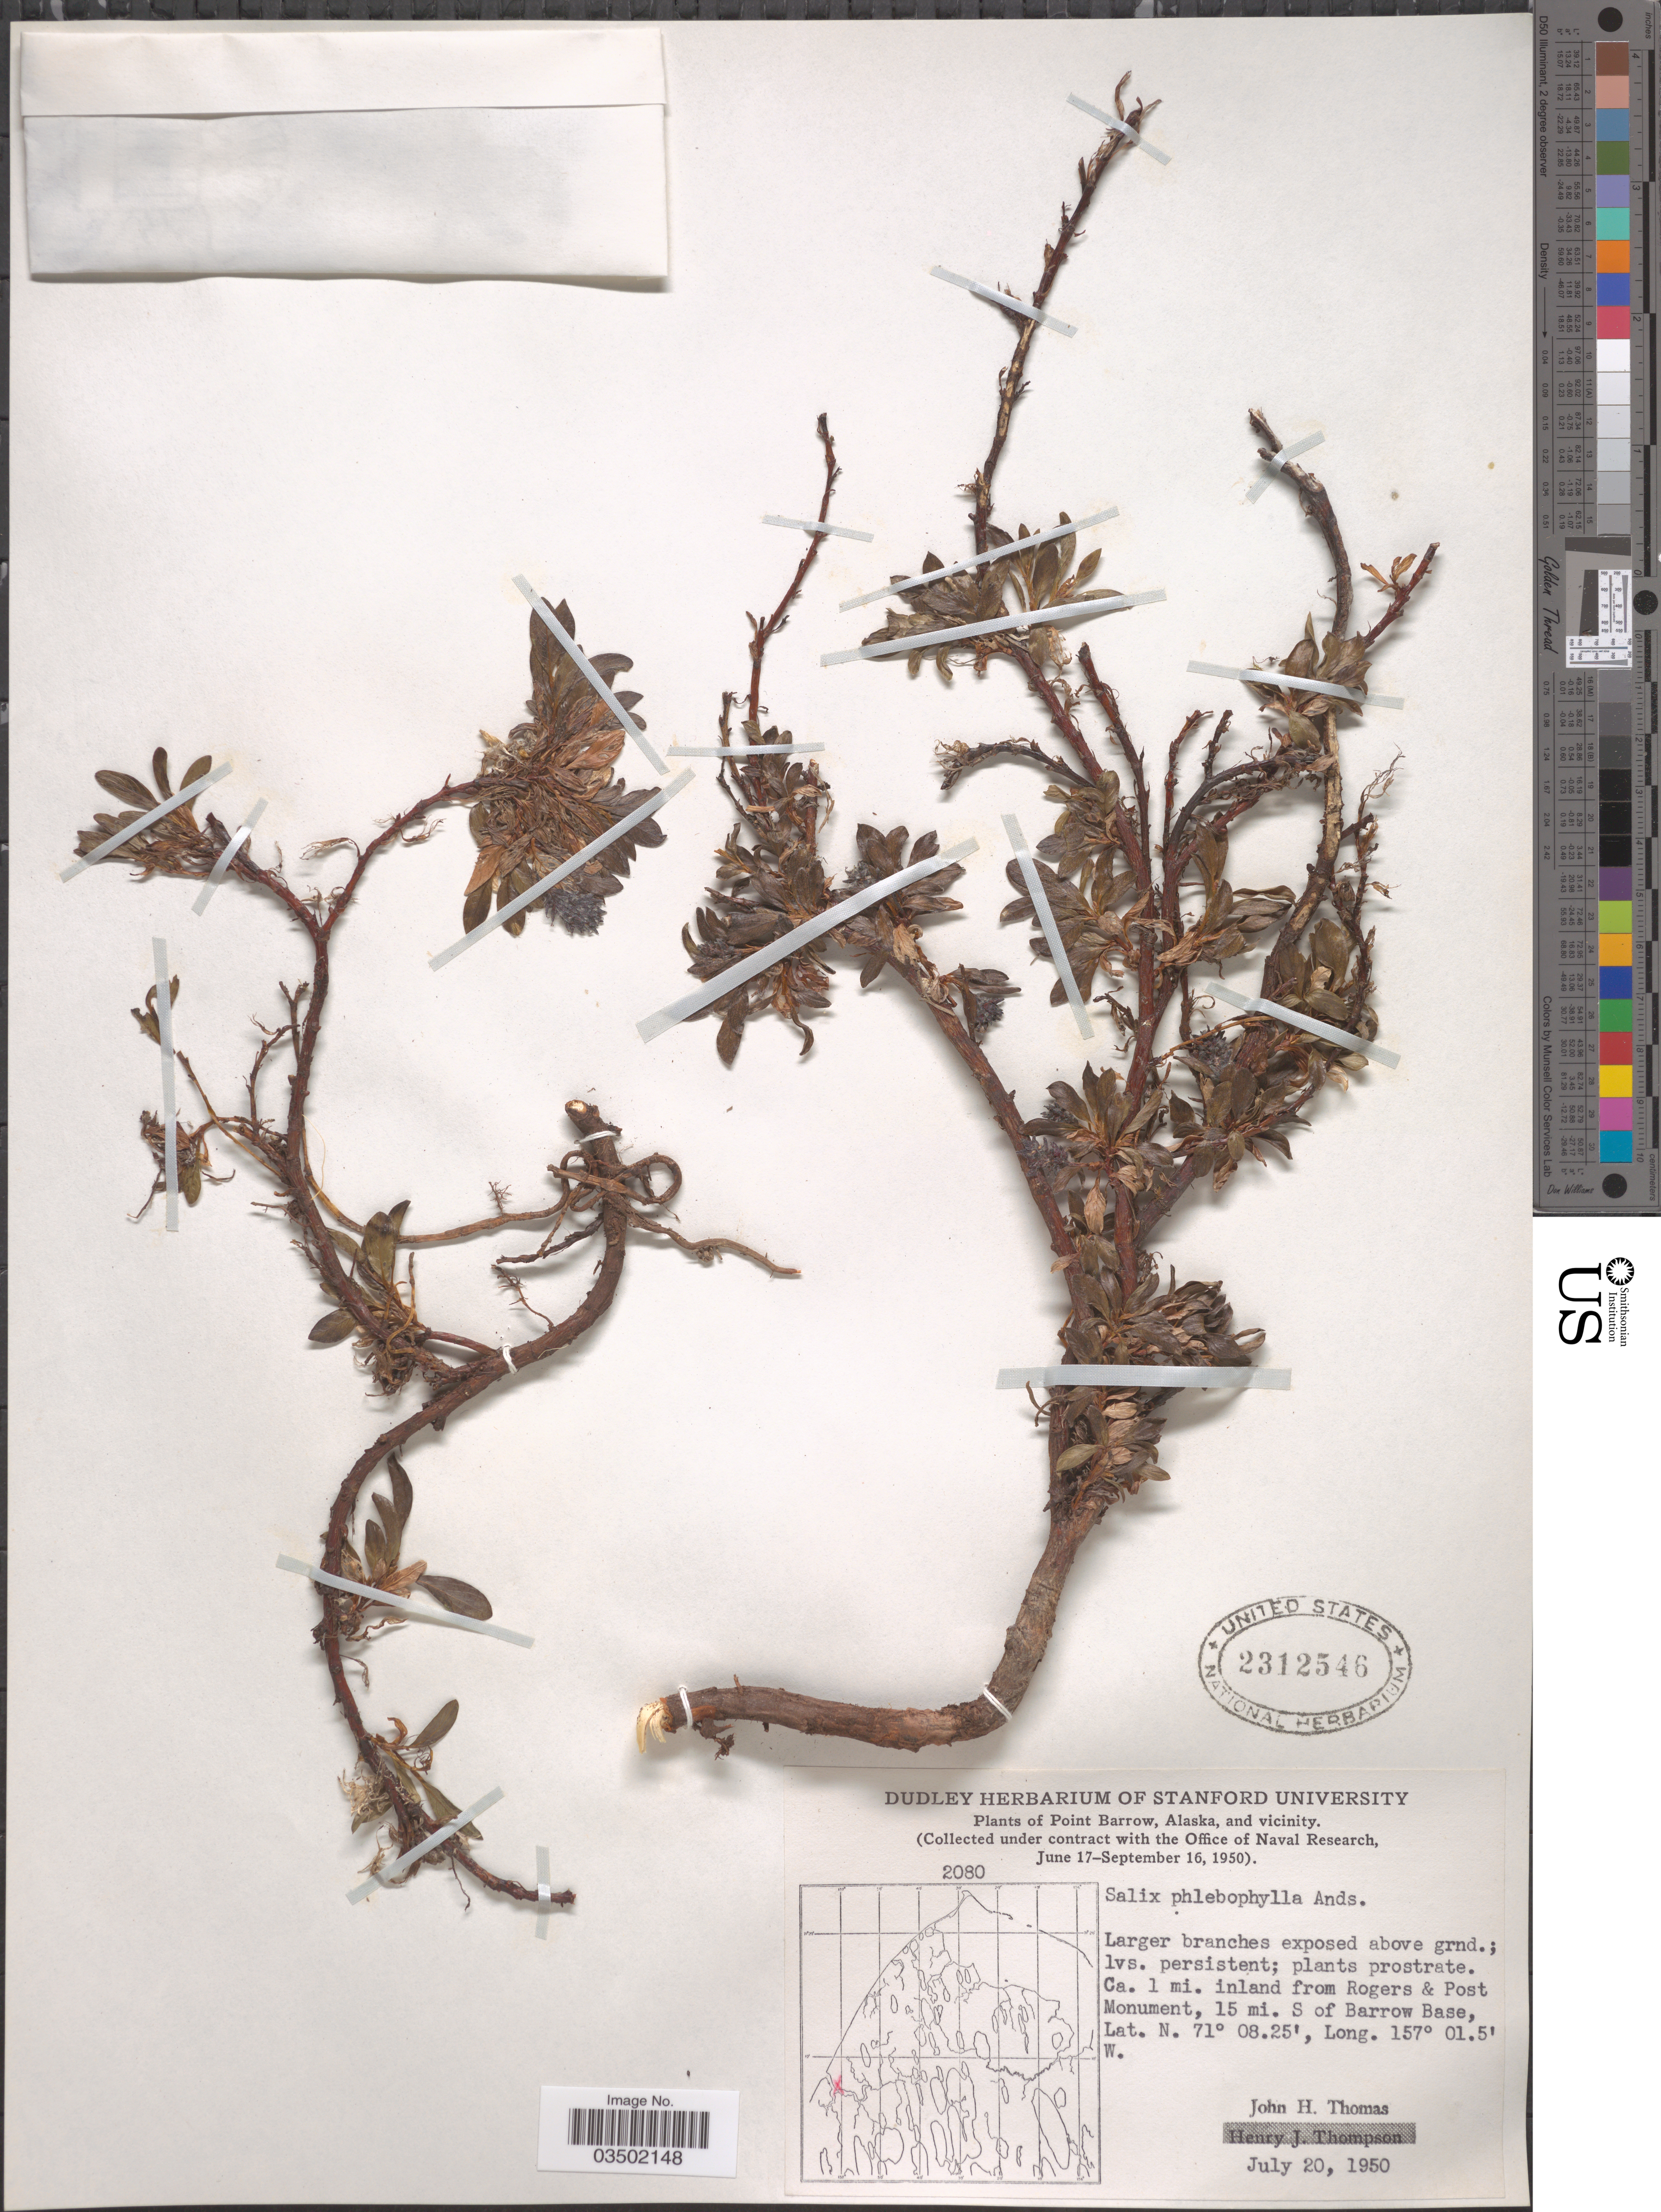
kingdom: Plantae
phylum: Tracheophyta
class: Magnoliopsida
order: Malpighiales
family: Salicaceae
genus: Salix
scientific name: Salix phlebophylla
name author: Andersson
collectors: J. H. Thomas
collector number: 2080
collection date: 1950-07-20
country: United States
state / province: Alaska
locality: Point Barrow and vicinity. Ca. 1 mi. inland from Rogers & Post Monument, 15 mi. S of Barrow base.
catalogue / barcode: US 2312546